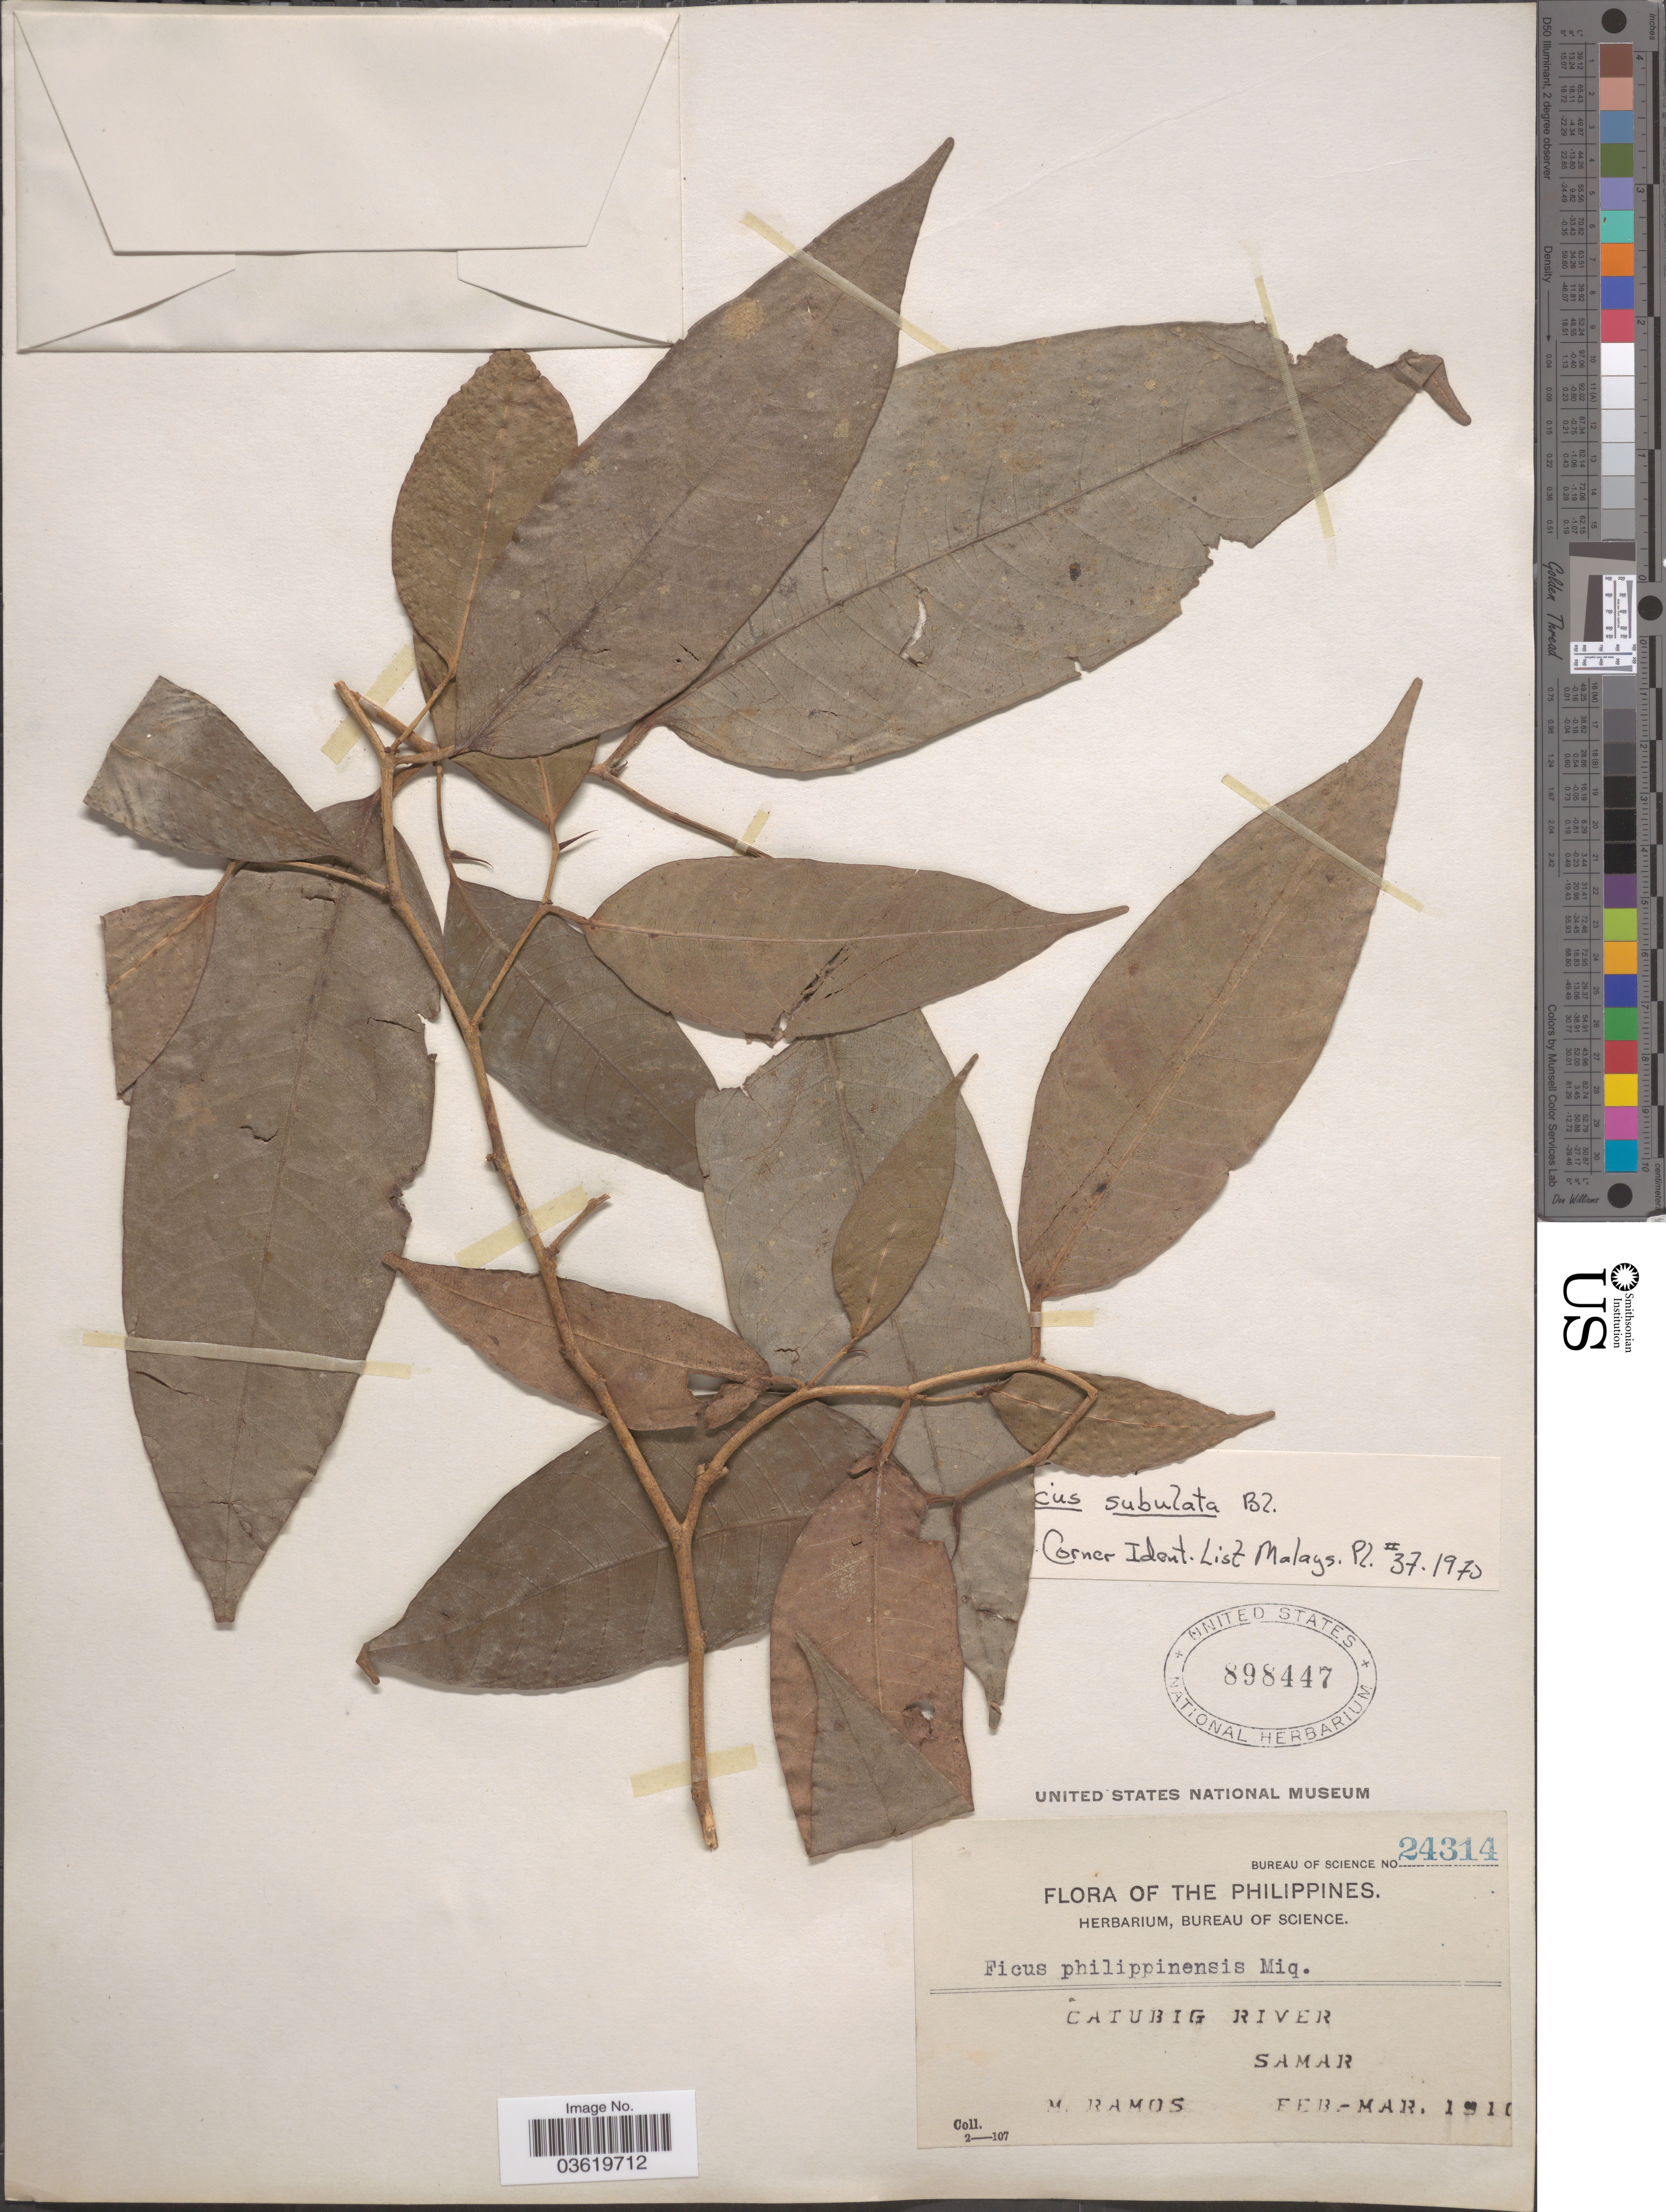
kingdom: Plantae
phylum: Tracheophyta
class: Magnoliopsida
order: Rosales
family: Moraceae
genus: Ficus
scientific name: Ficus subulata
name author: Blume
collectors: M. Ramos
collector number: Bureau of Science 24314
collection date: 1910-02/1910-03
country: Philippines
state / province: Eastern Visayas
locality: Catubig River. Samar.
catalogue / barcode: US 898447